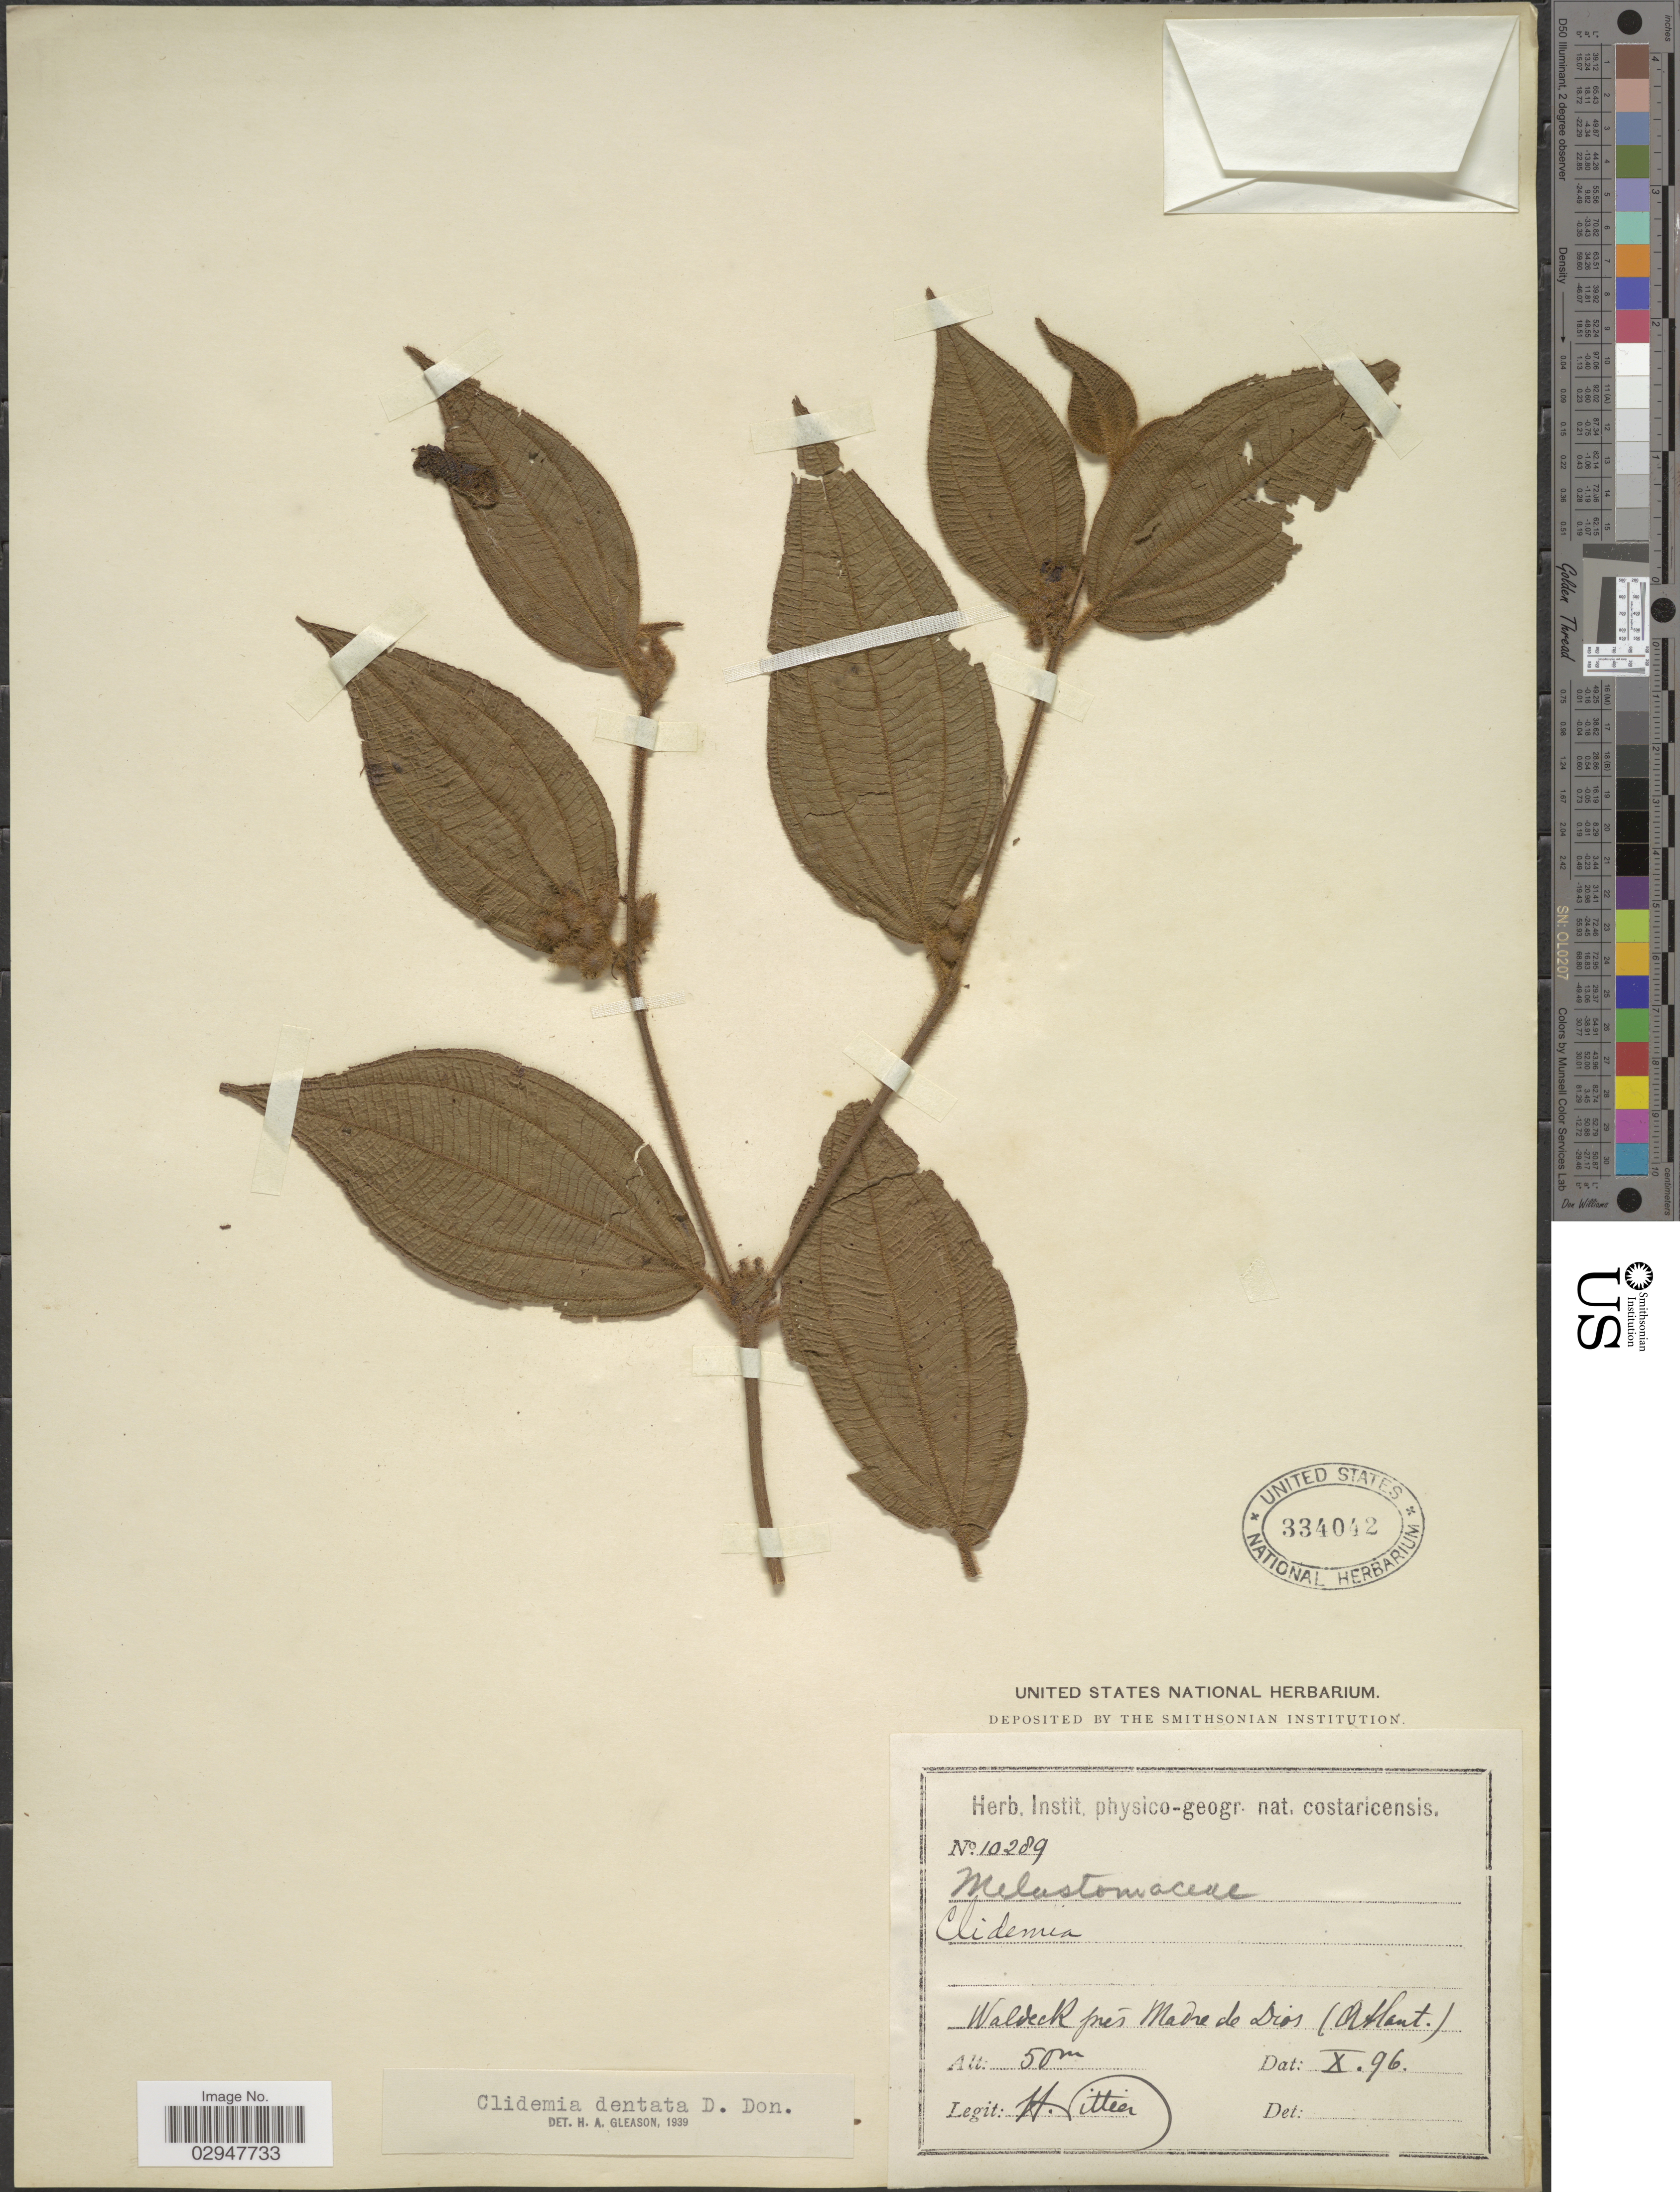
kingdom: Plantae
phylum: Tracheophyta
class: Magnoliopsida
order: Myrtales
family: Melastomataceae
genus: Clidemia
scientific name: Clidemia dentata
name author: D. Don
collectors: H. F. Pittier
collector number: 10289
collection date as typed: Transcribed d/m/y: /10/96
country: Costa Rica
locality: Waldeck prés Madre de Dios (Atlant.).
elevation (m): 50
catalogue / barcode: US 334042